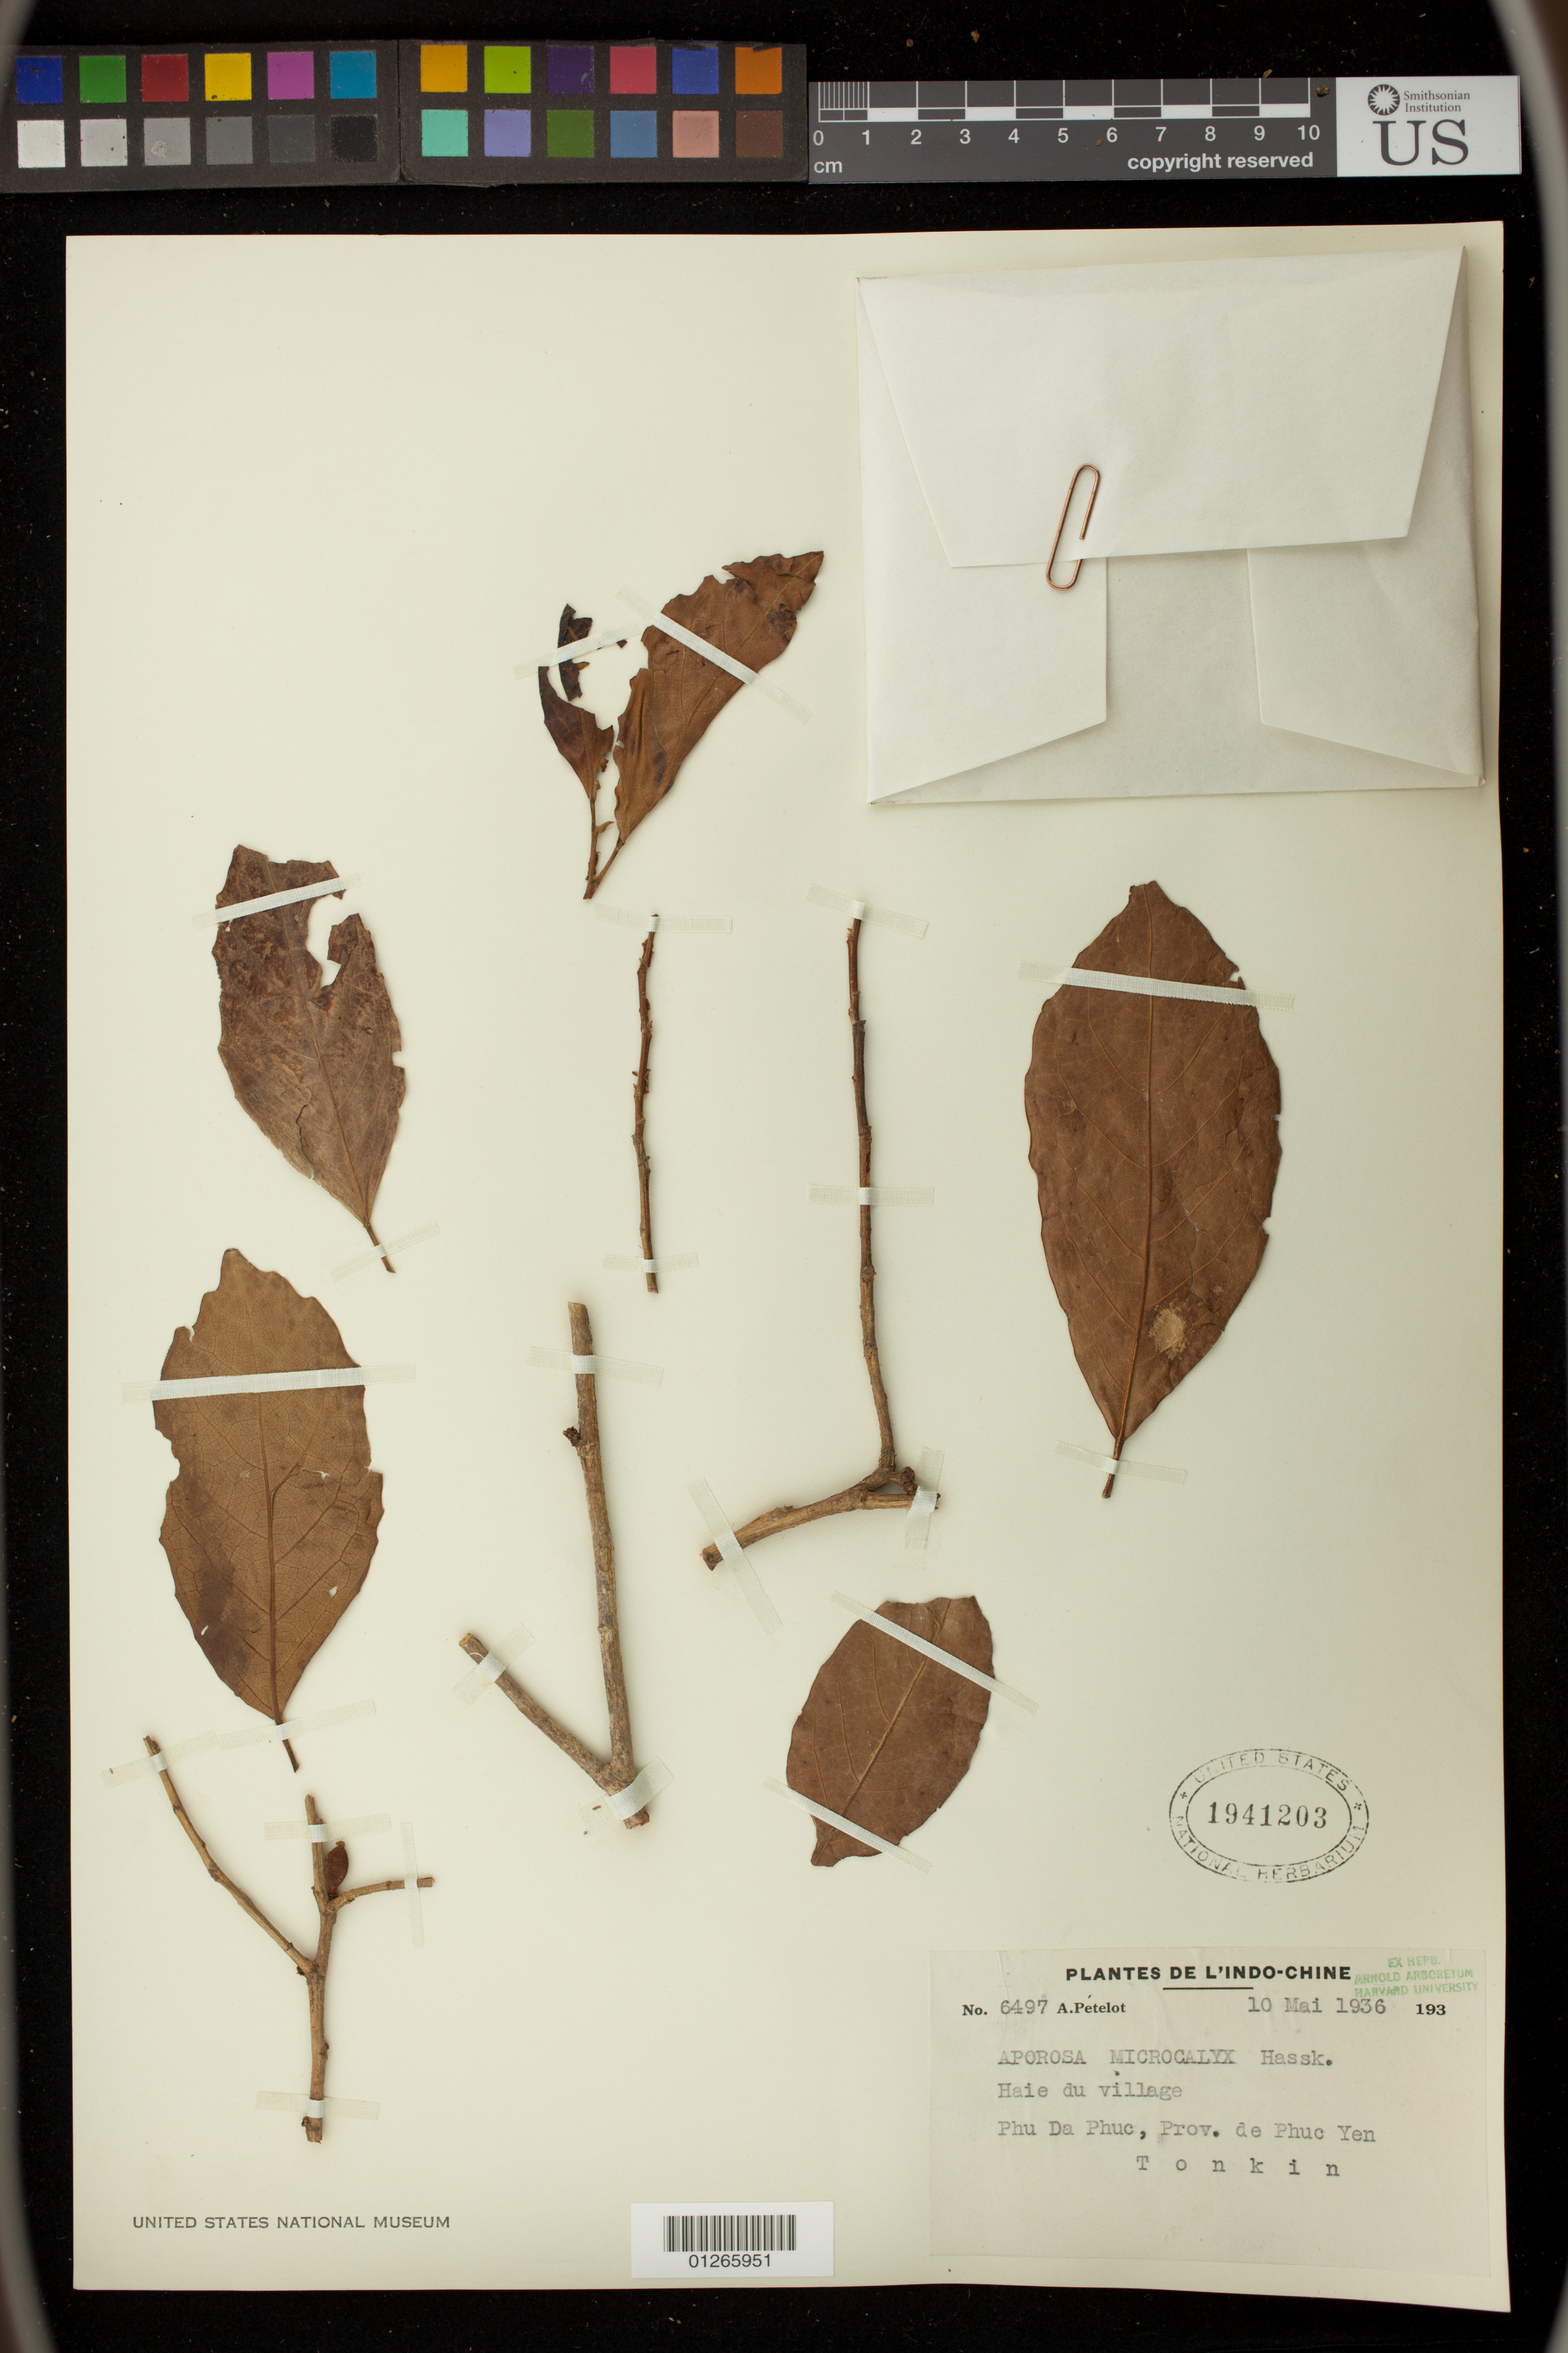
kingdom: Plantae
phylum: Tracheophyta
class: Magnoliopsida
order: Malpighiales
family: Phyllanthaceae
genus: Aporosa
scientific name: Aporosa octandra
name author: (Buch.-Ham. & D. Don) Vickery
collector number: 6497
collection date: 1936-05-10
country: Vietnam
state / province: Phu Yen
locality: Haie du village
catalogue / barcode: US 1941203